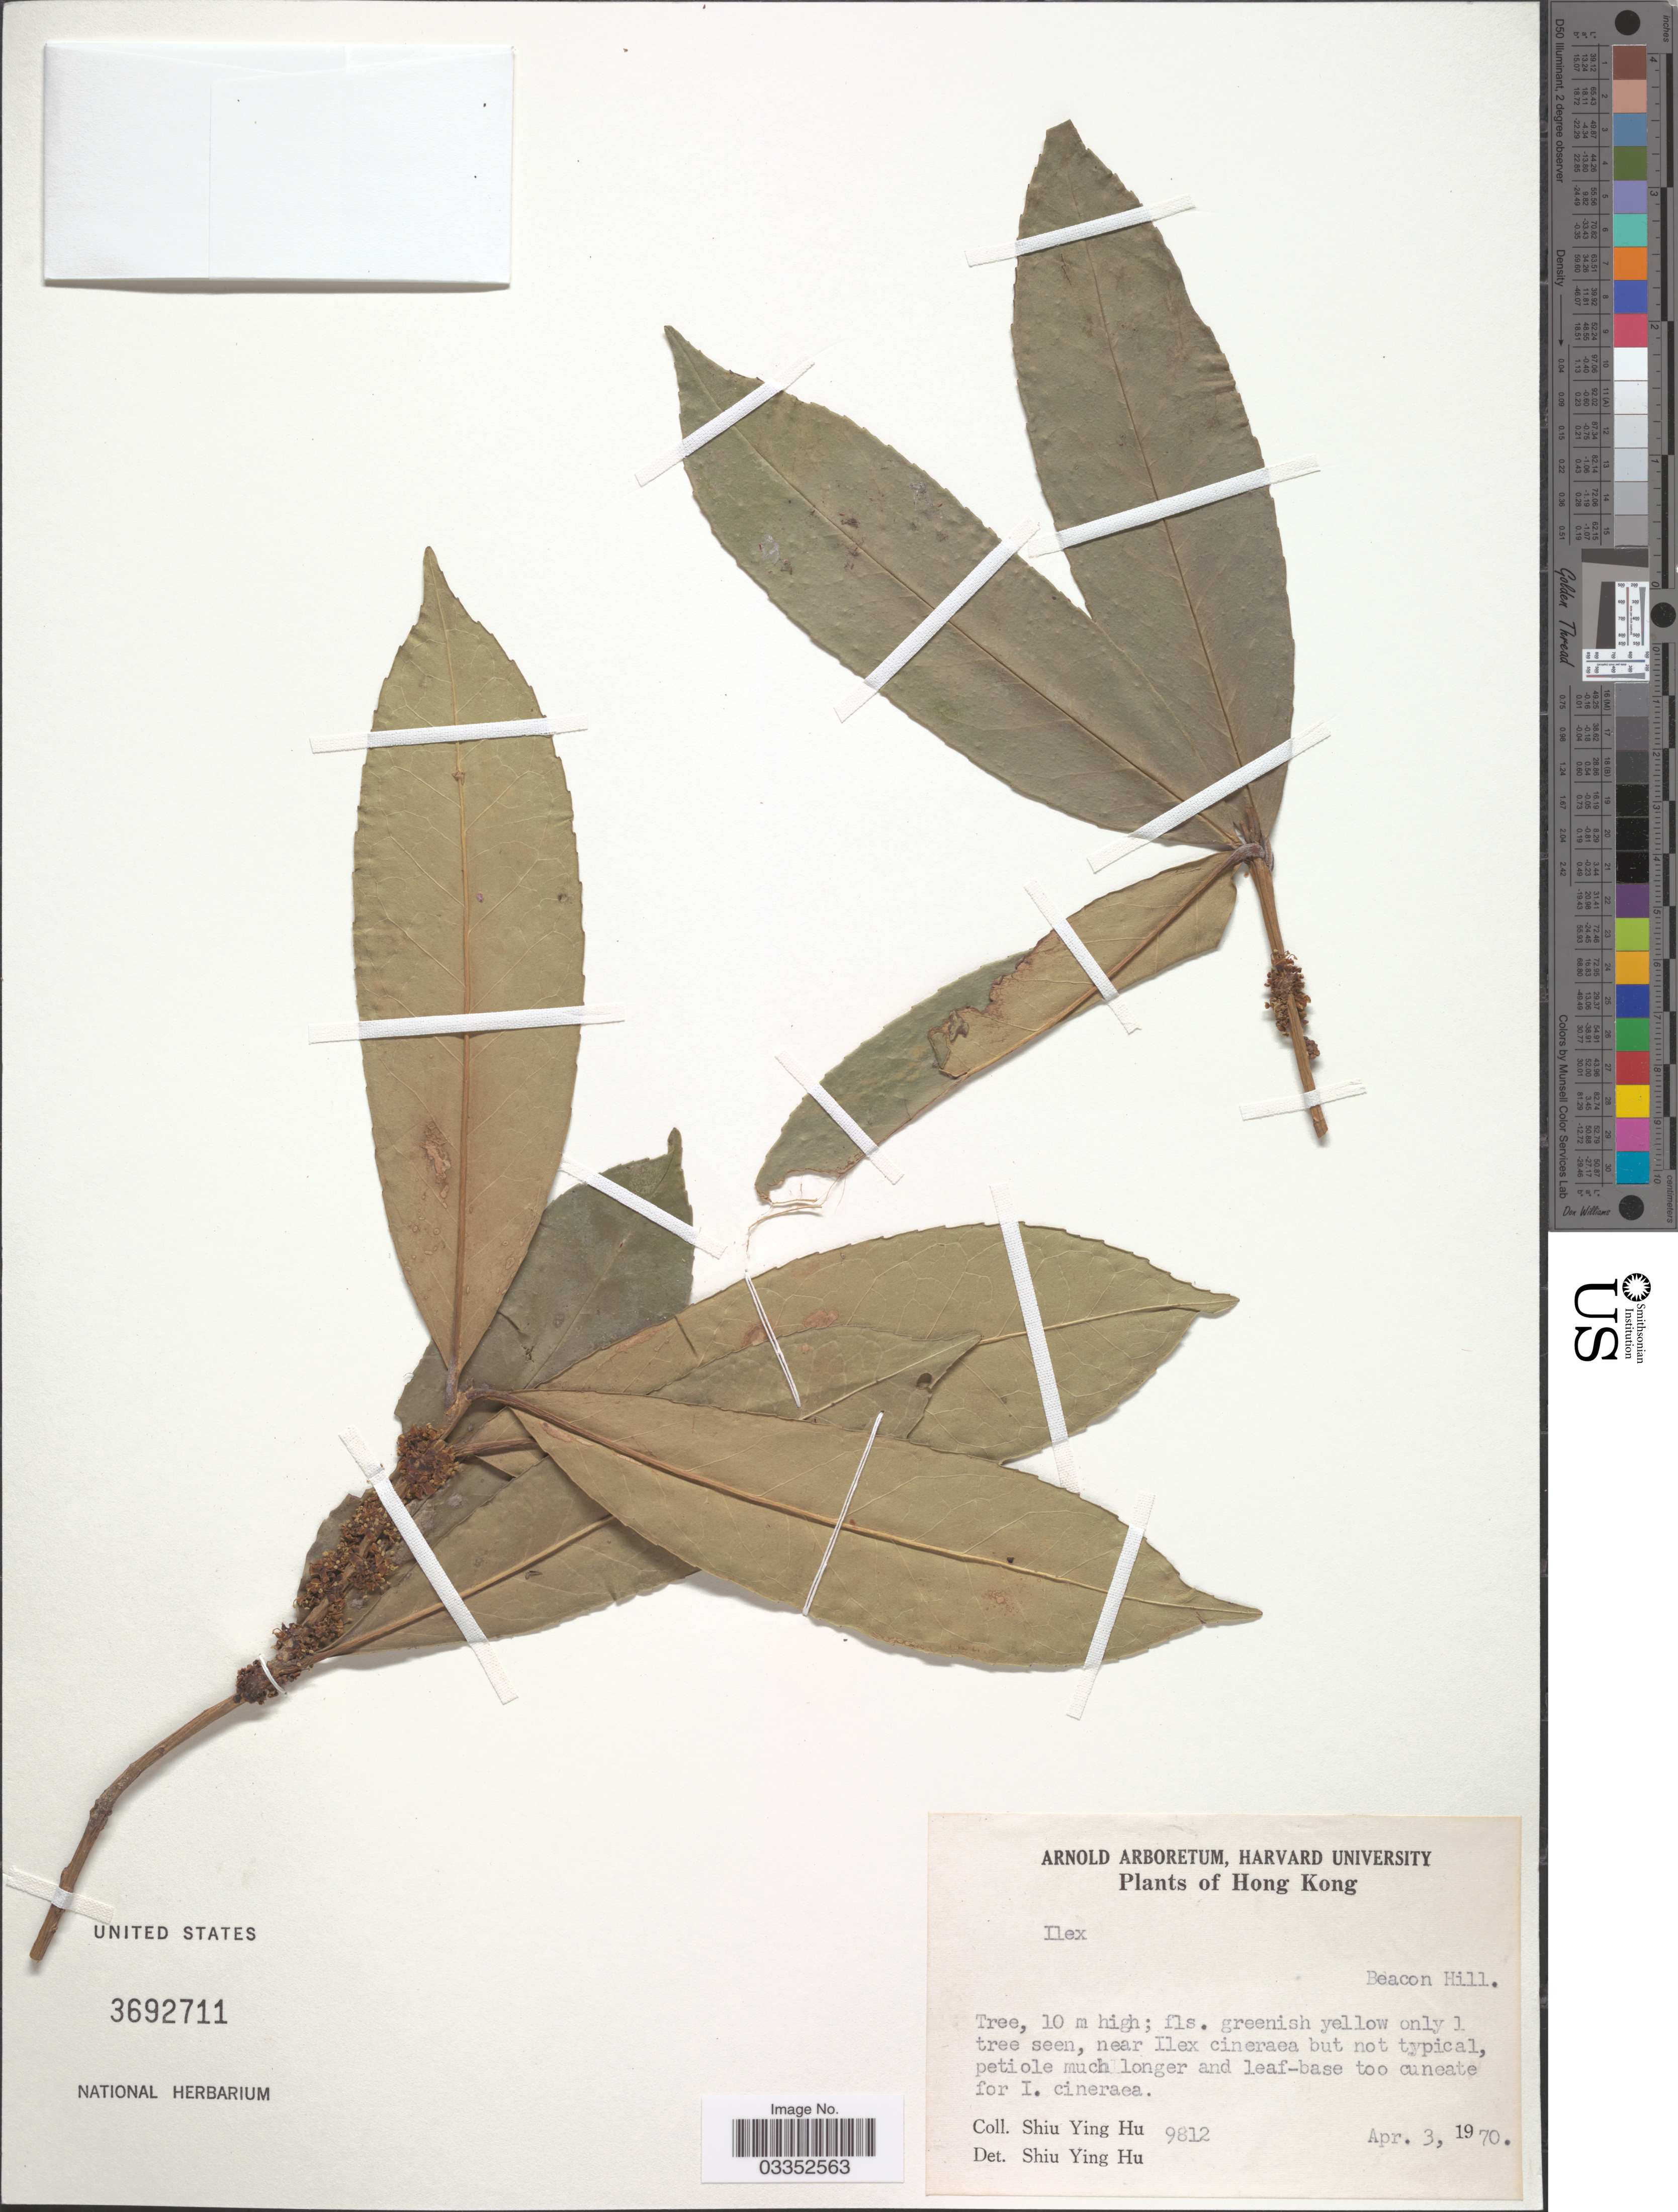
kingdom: Plantae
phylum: Tracheophyta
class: Magnoliopsida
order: Aquifoliales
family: Aquifoliaceae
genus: Ilex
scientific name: Ilex sp.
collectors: S. Y. Hu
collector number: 9812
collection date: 1970-04-03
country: China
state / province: Hong Kong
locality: Beacon Hill.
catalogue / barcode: US 3692711